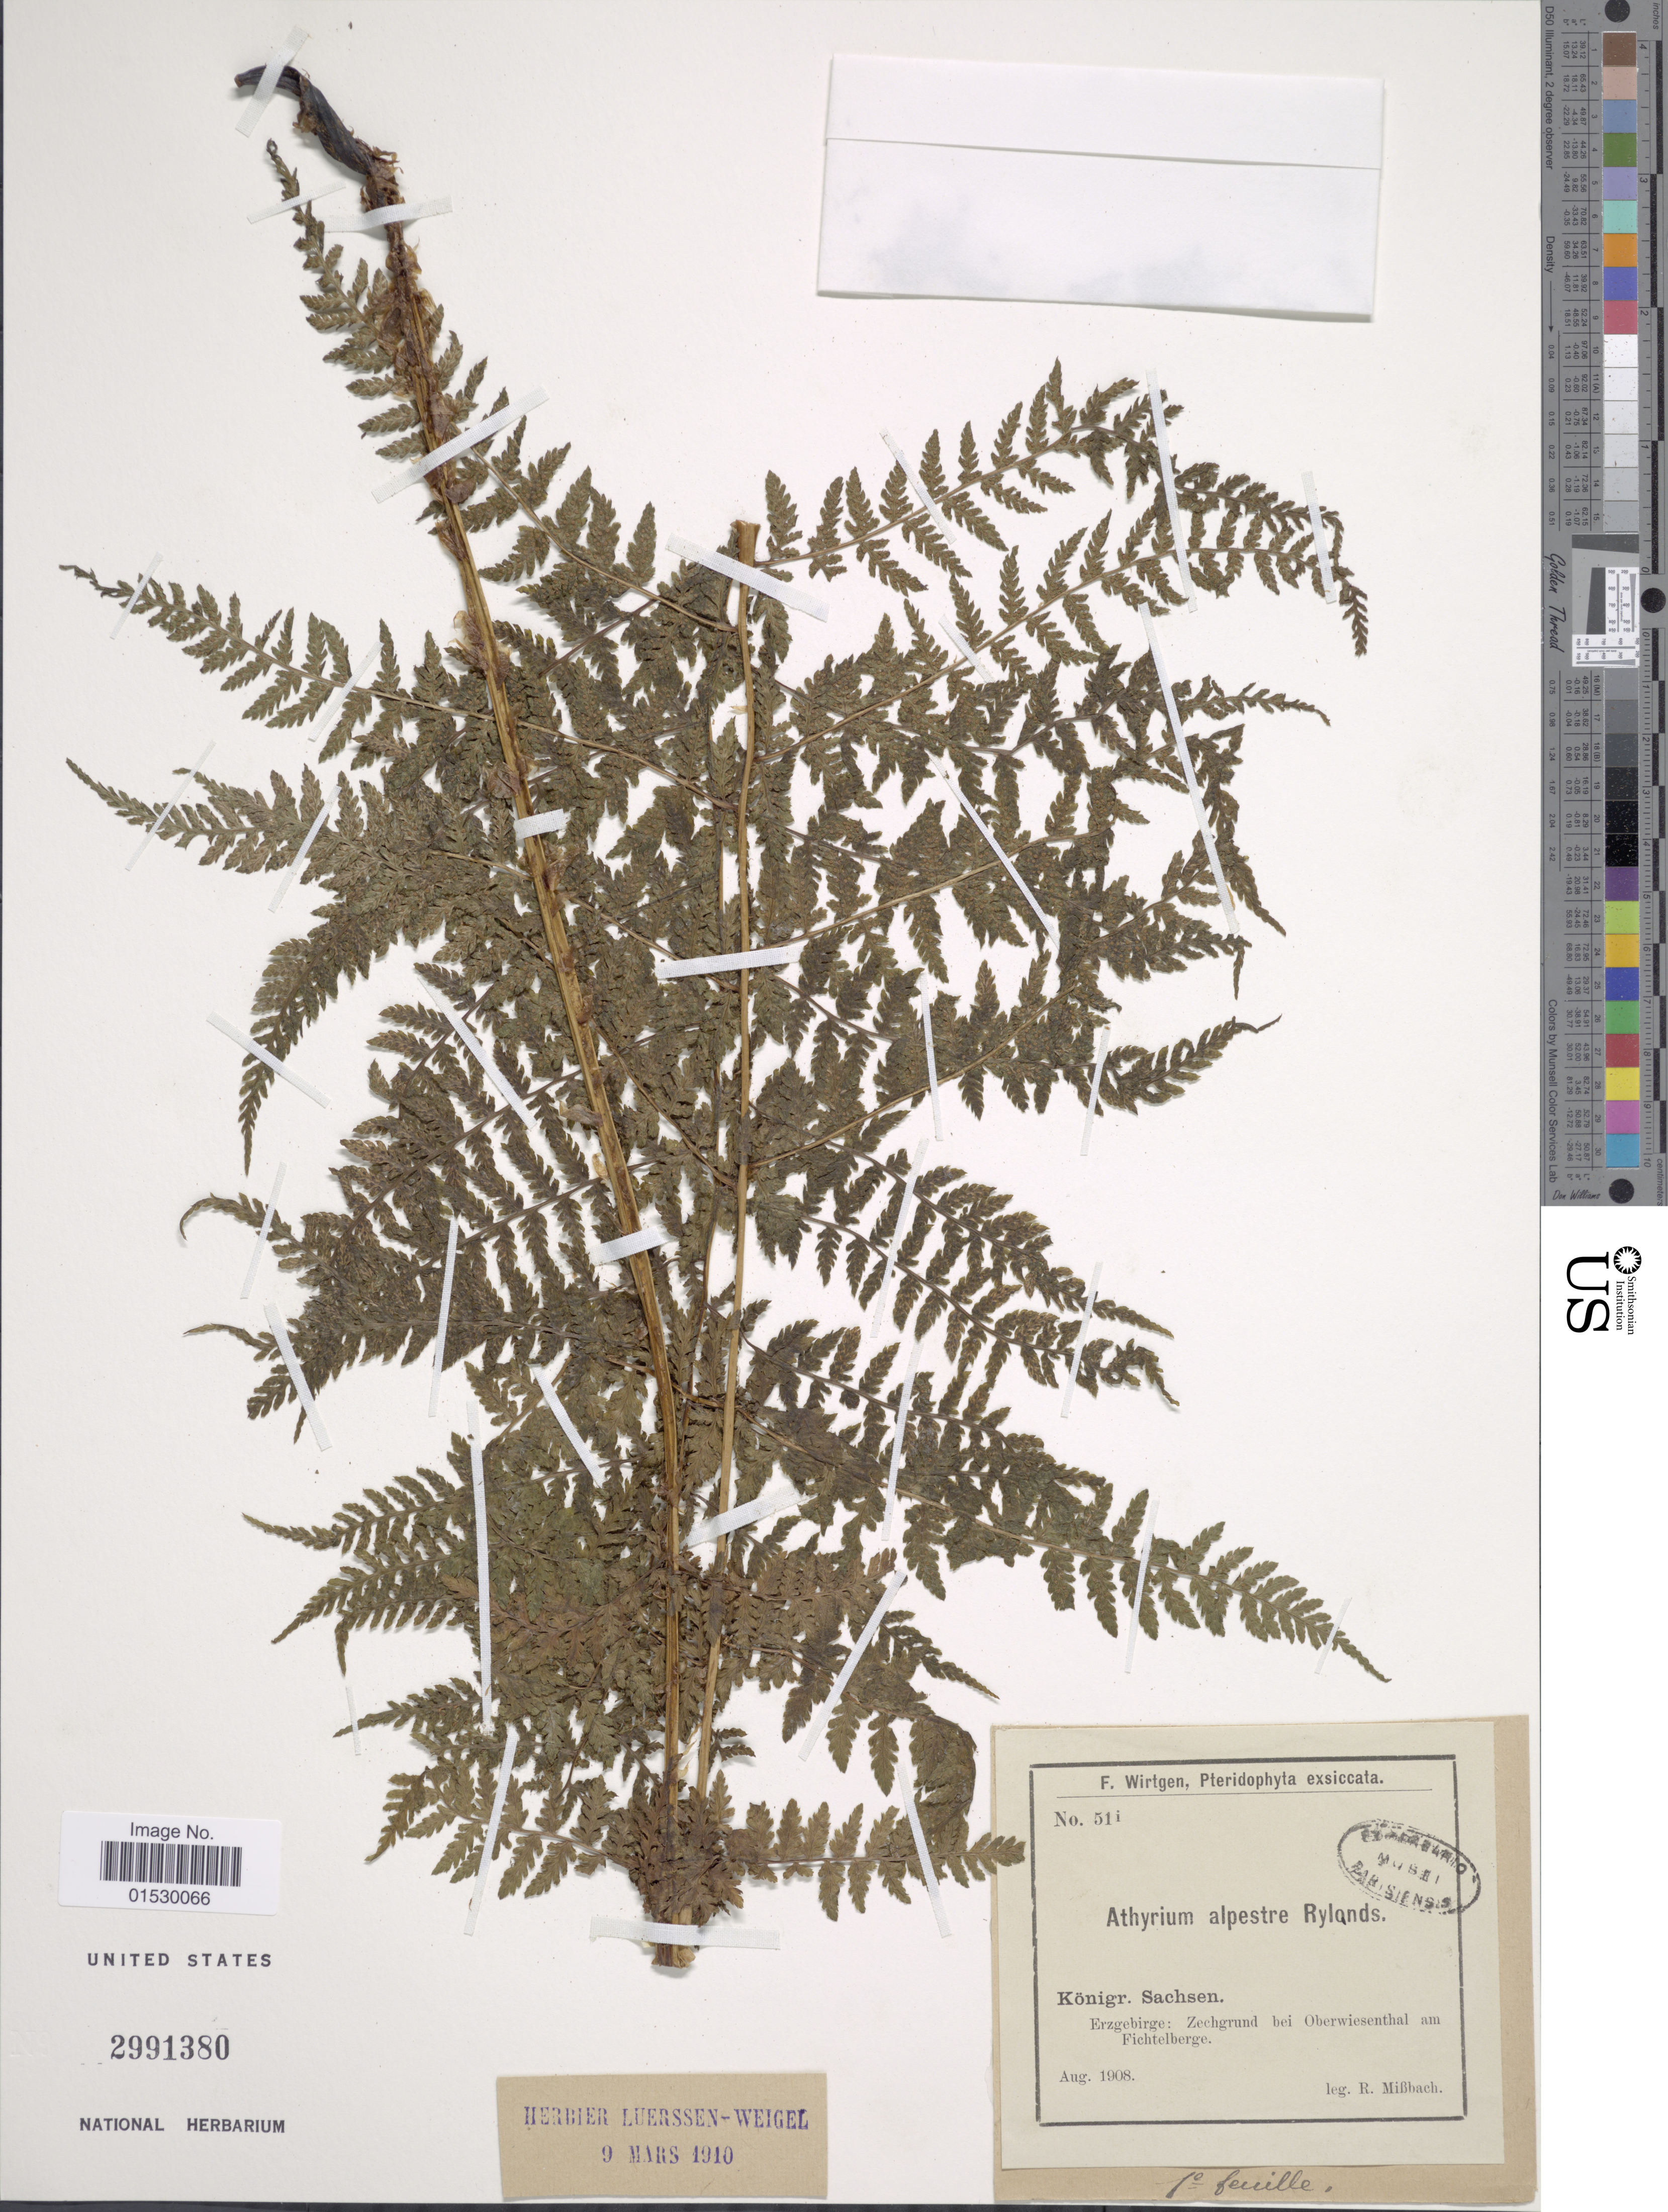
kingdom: Plantae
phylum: Tracheophyta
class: Polypodiopsida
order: Polypodiales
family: Athyriaceae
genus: Athyrium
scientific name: Athyrium alpestre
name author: (Hoppe) Rylands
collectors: E. Missbach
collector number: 51i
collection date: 1908-08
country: Germany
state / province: Sachsen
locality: Konigr. Sachsen, Erzgebirge: Zechgrund bei Oberwiesenthal am Fichtelberge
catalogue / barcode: US 2991380